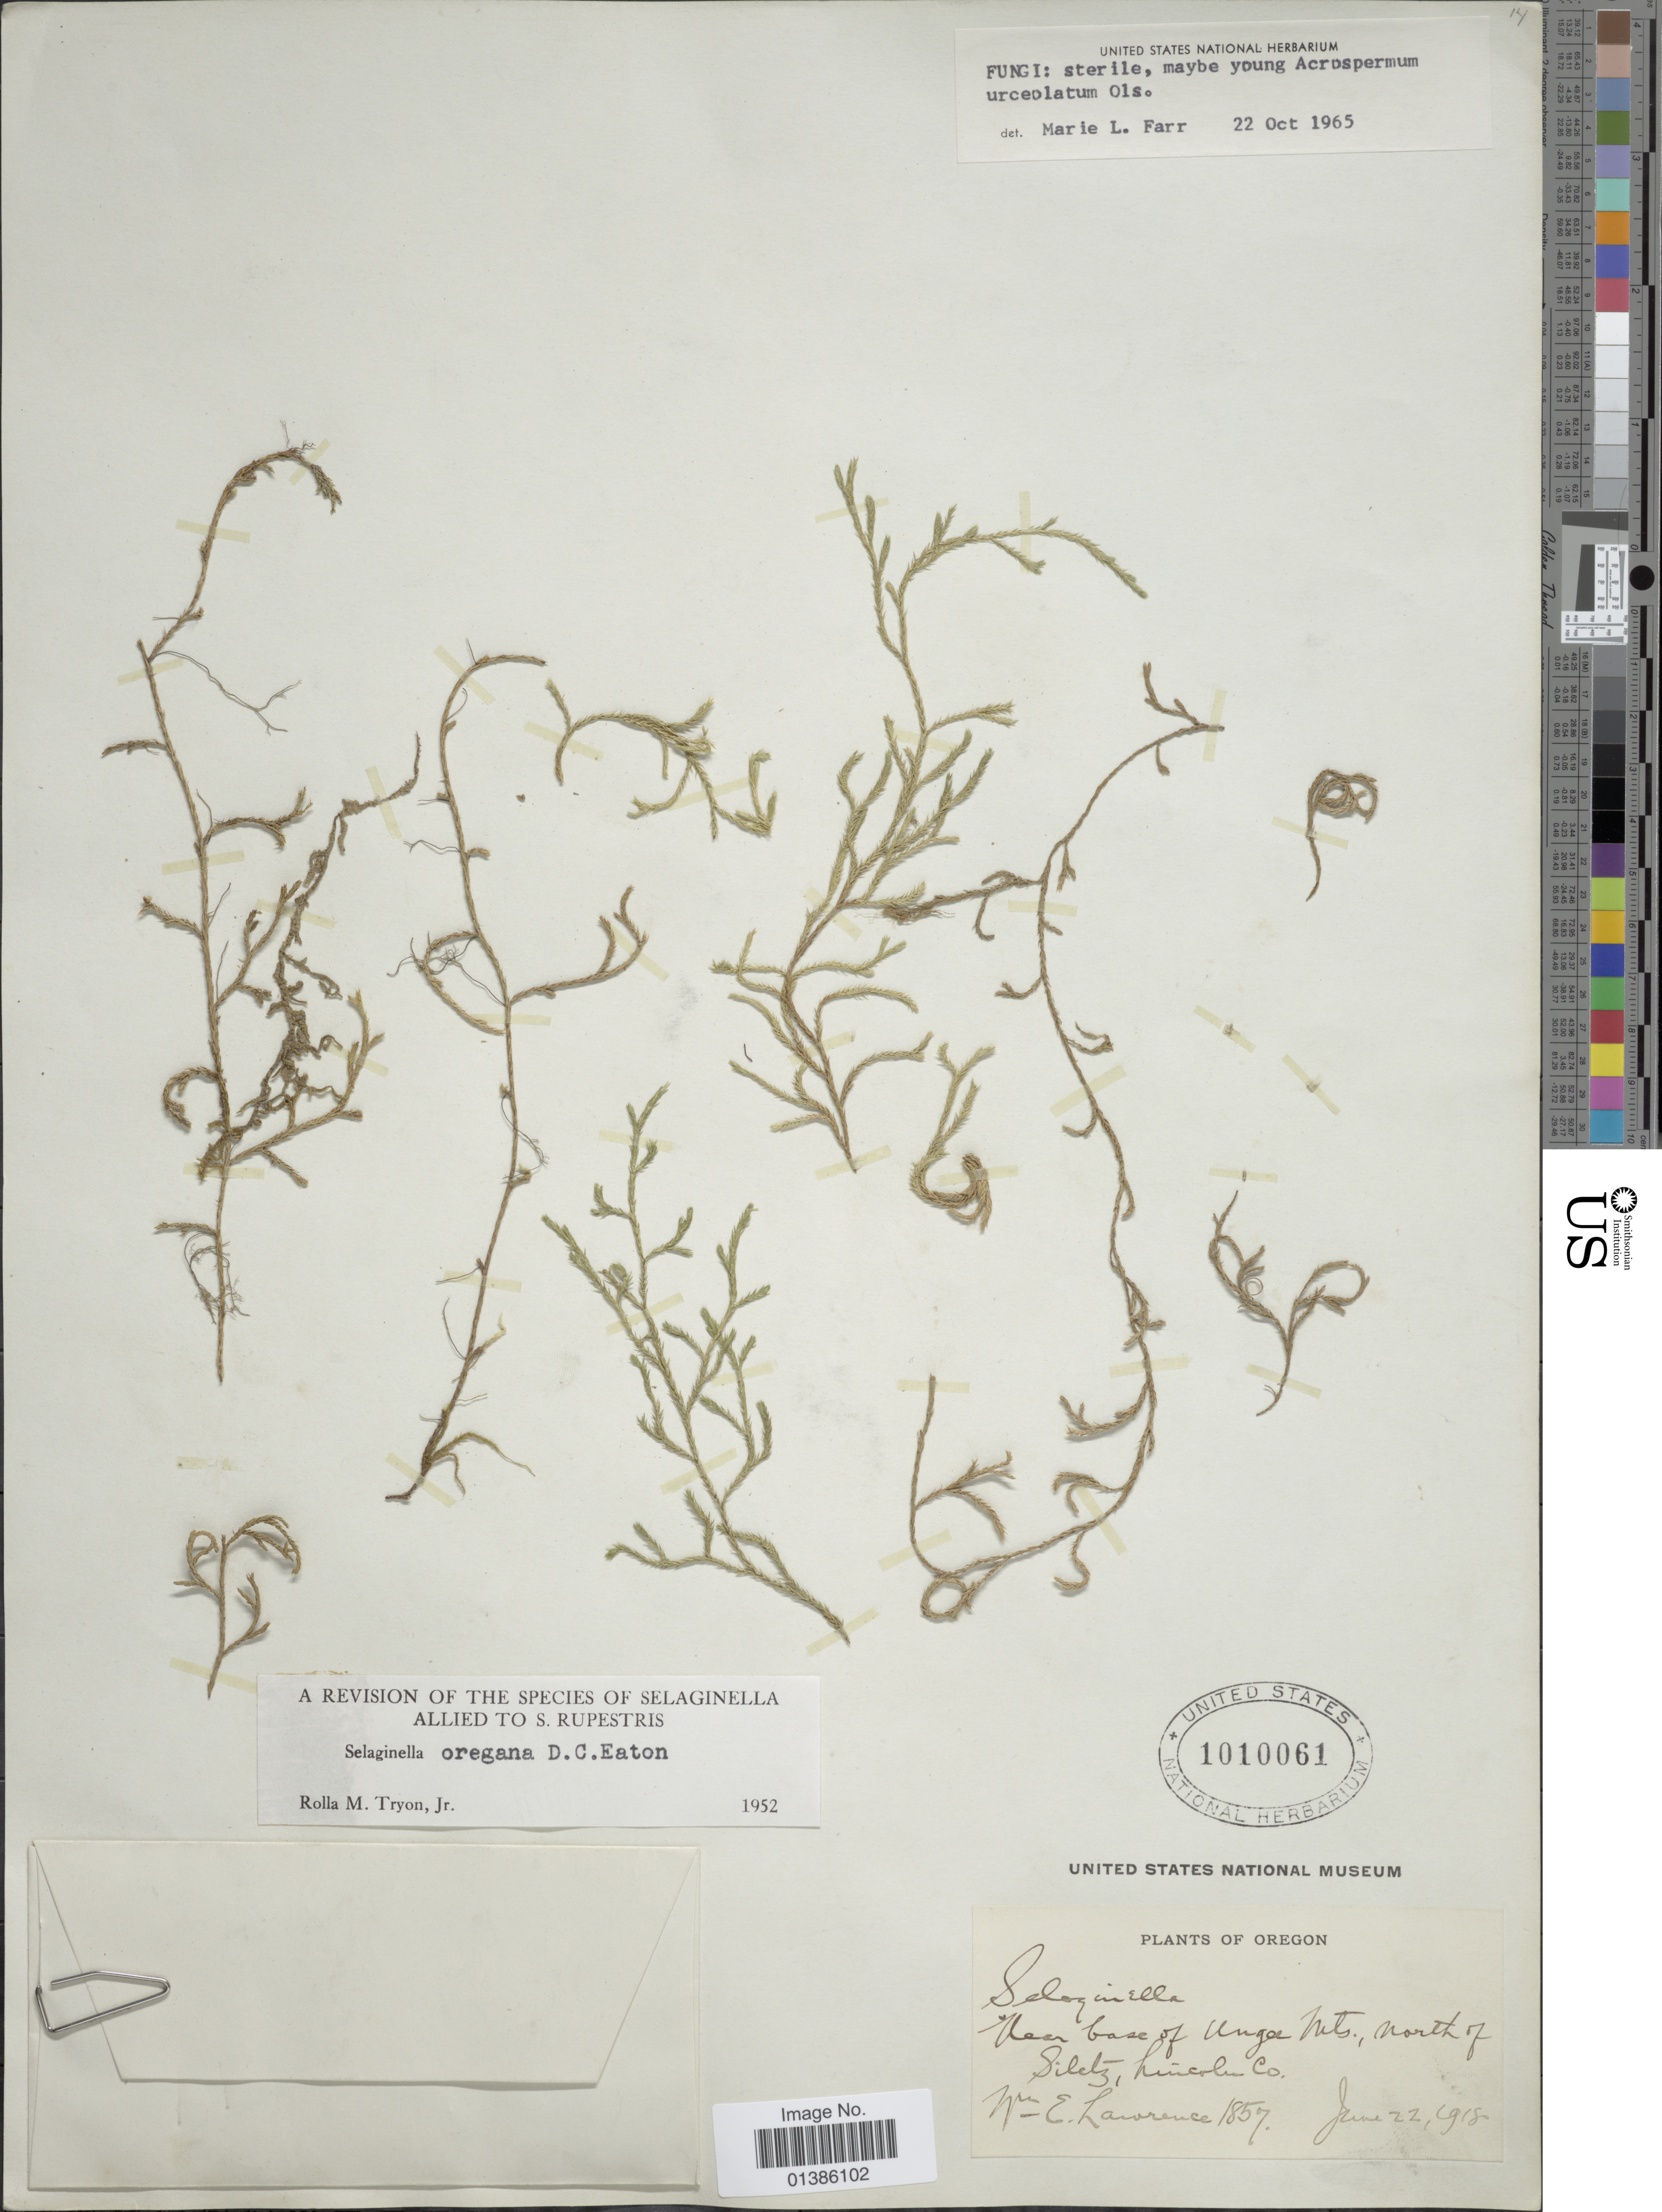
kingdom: Plantae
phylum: Tracheophyta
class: Lycopodiopsida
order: Selaginellales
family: Selaginellaceae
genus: Selaginella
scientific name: Selaginella oregana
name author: D.C. Eaton ex S. Watson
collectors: W. Lawrence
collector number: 1857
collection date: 1918-06-22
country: United States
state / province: Oregon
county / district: Lincoln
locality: Near base of Ungee Mts., north of Siletz, Lincoln Co.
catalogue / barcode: US 1010061